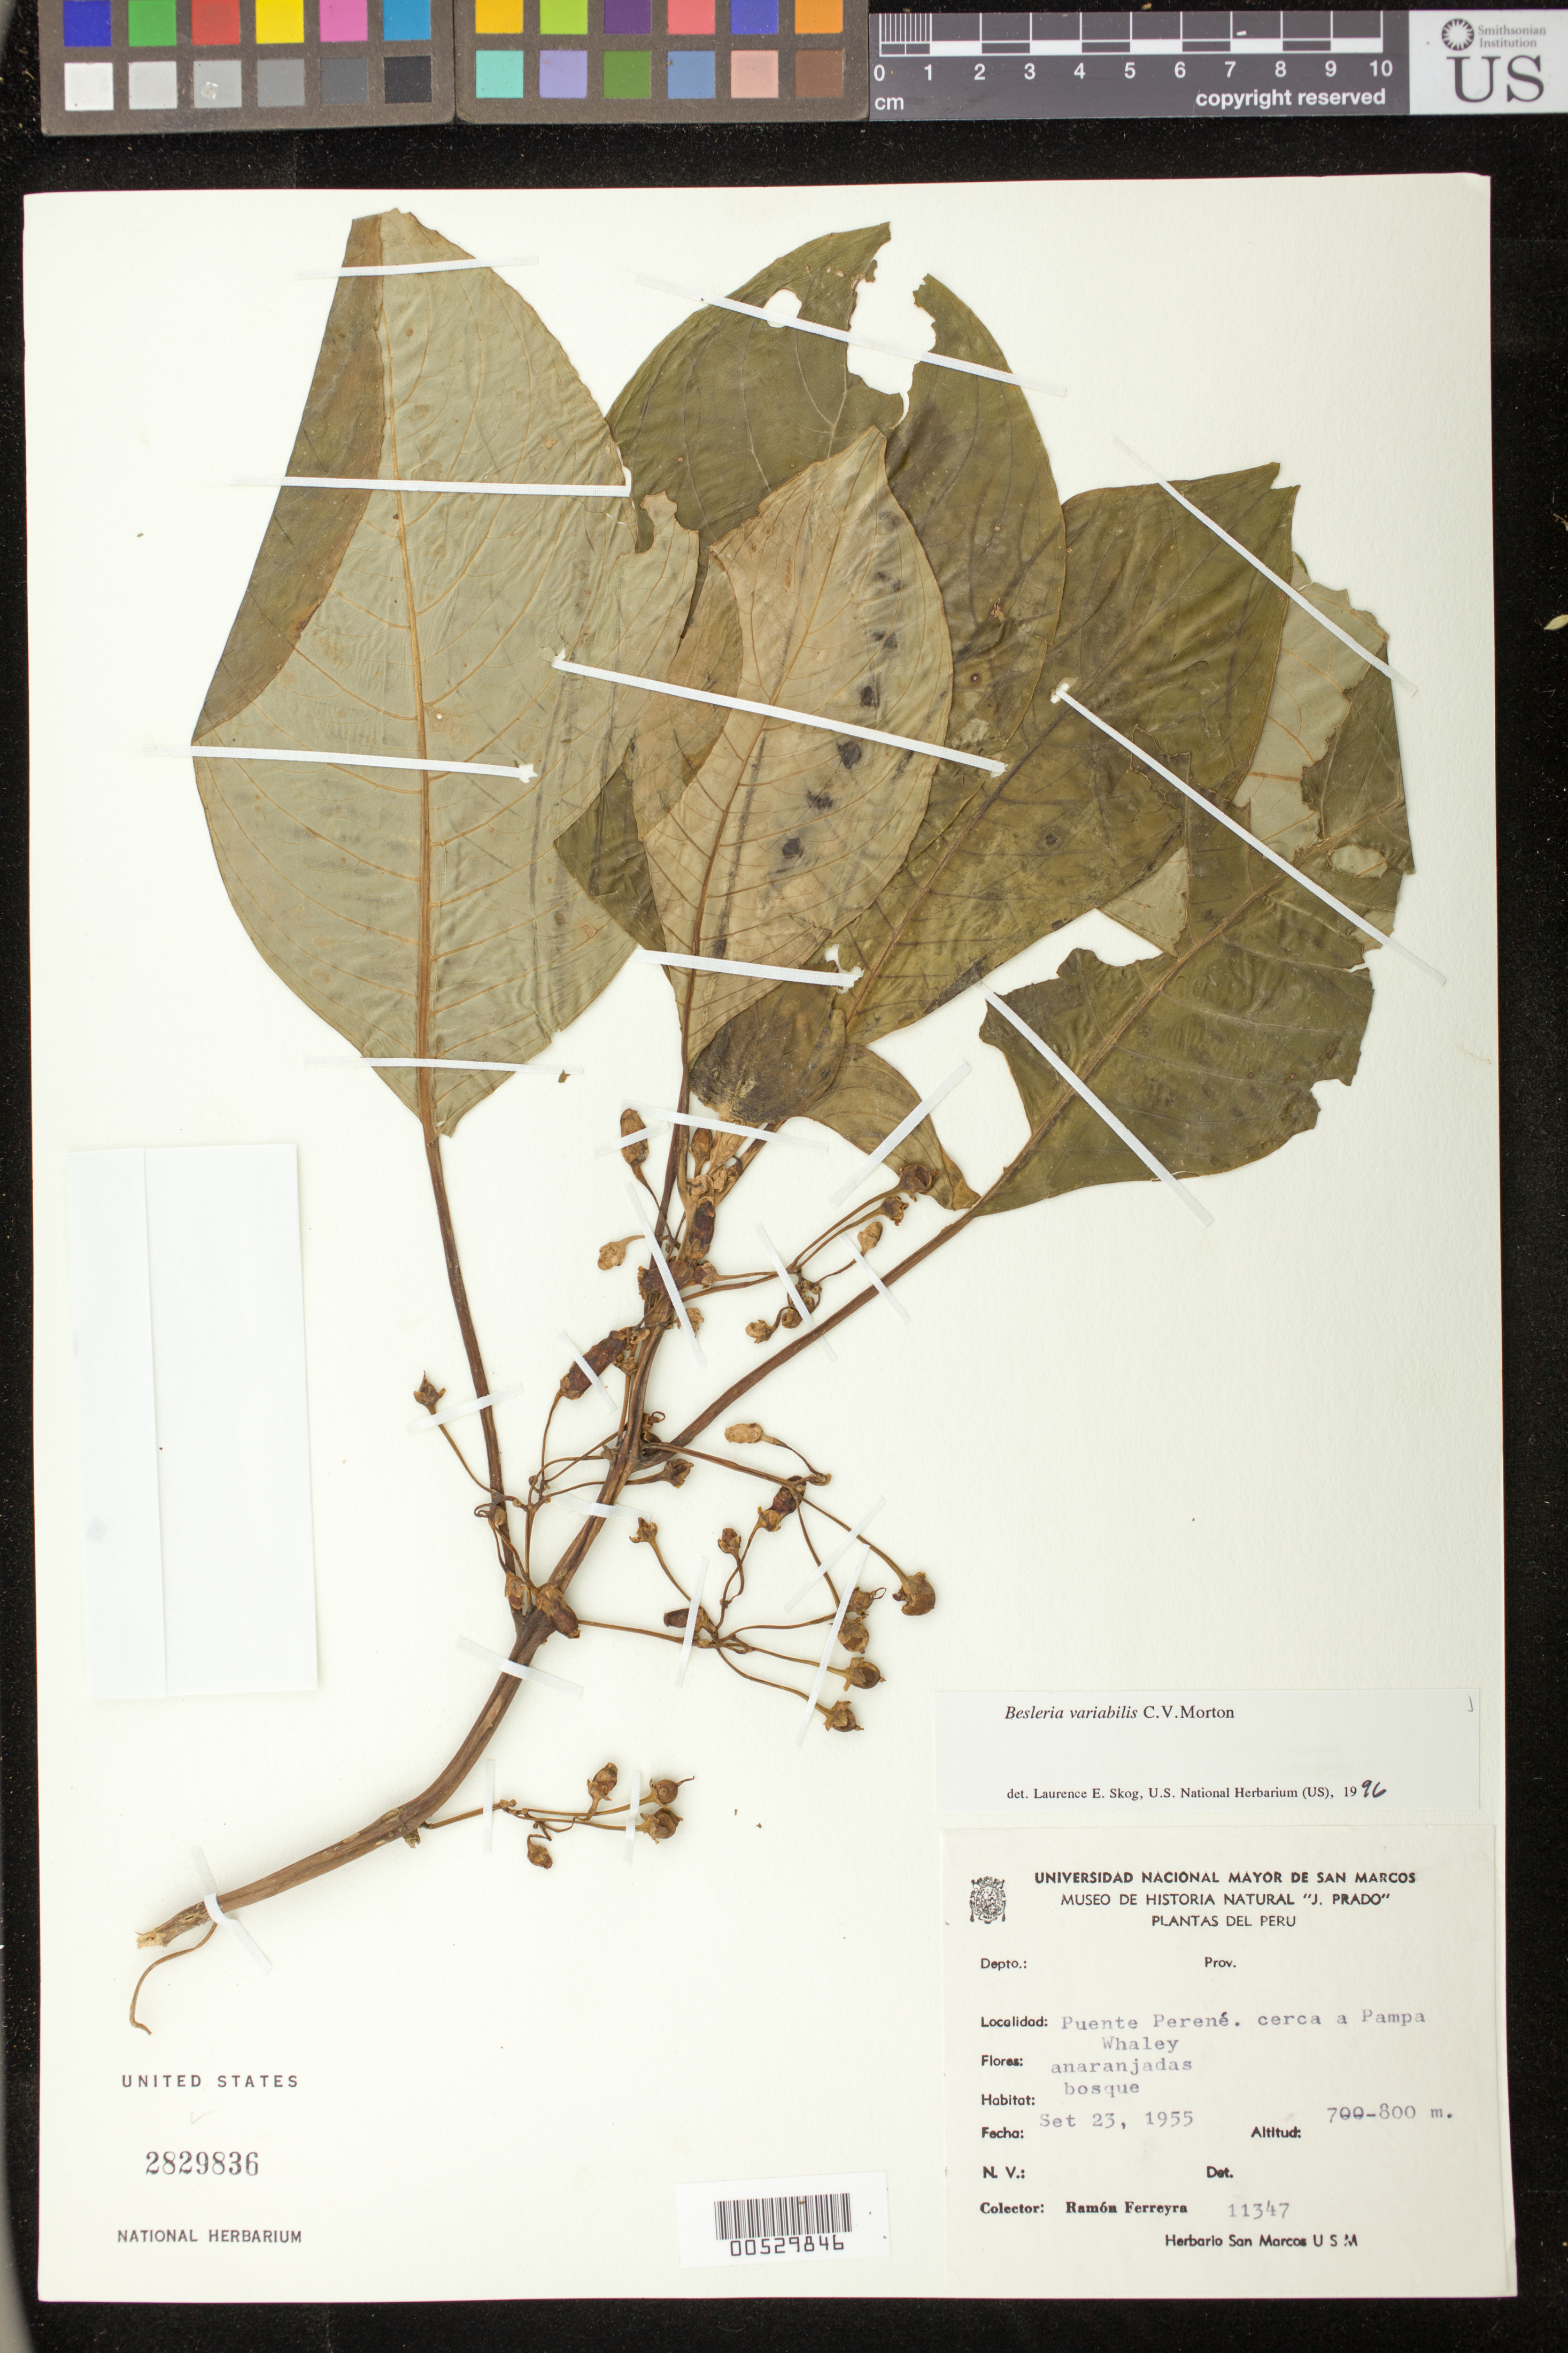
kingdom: Plantae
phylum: Tracheophyta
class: Magnoliopsida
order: Lamiales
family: Gesneriaceae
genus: Besleria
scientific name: Besleria variabilis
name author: C.V. Morton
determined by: Skog, Laurence E.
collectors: R. A. Ferreyra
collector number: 11347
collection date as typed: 23 Sep 1955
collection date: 1955-09-23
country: Peru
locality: Puente Perené, cerca a Pampa Whaley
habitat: Bosque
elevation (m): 700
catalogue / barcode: US 2829836